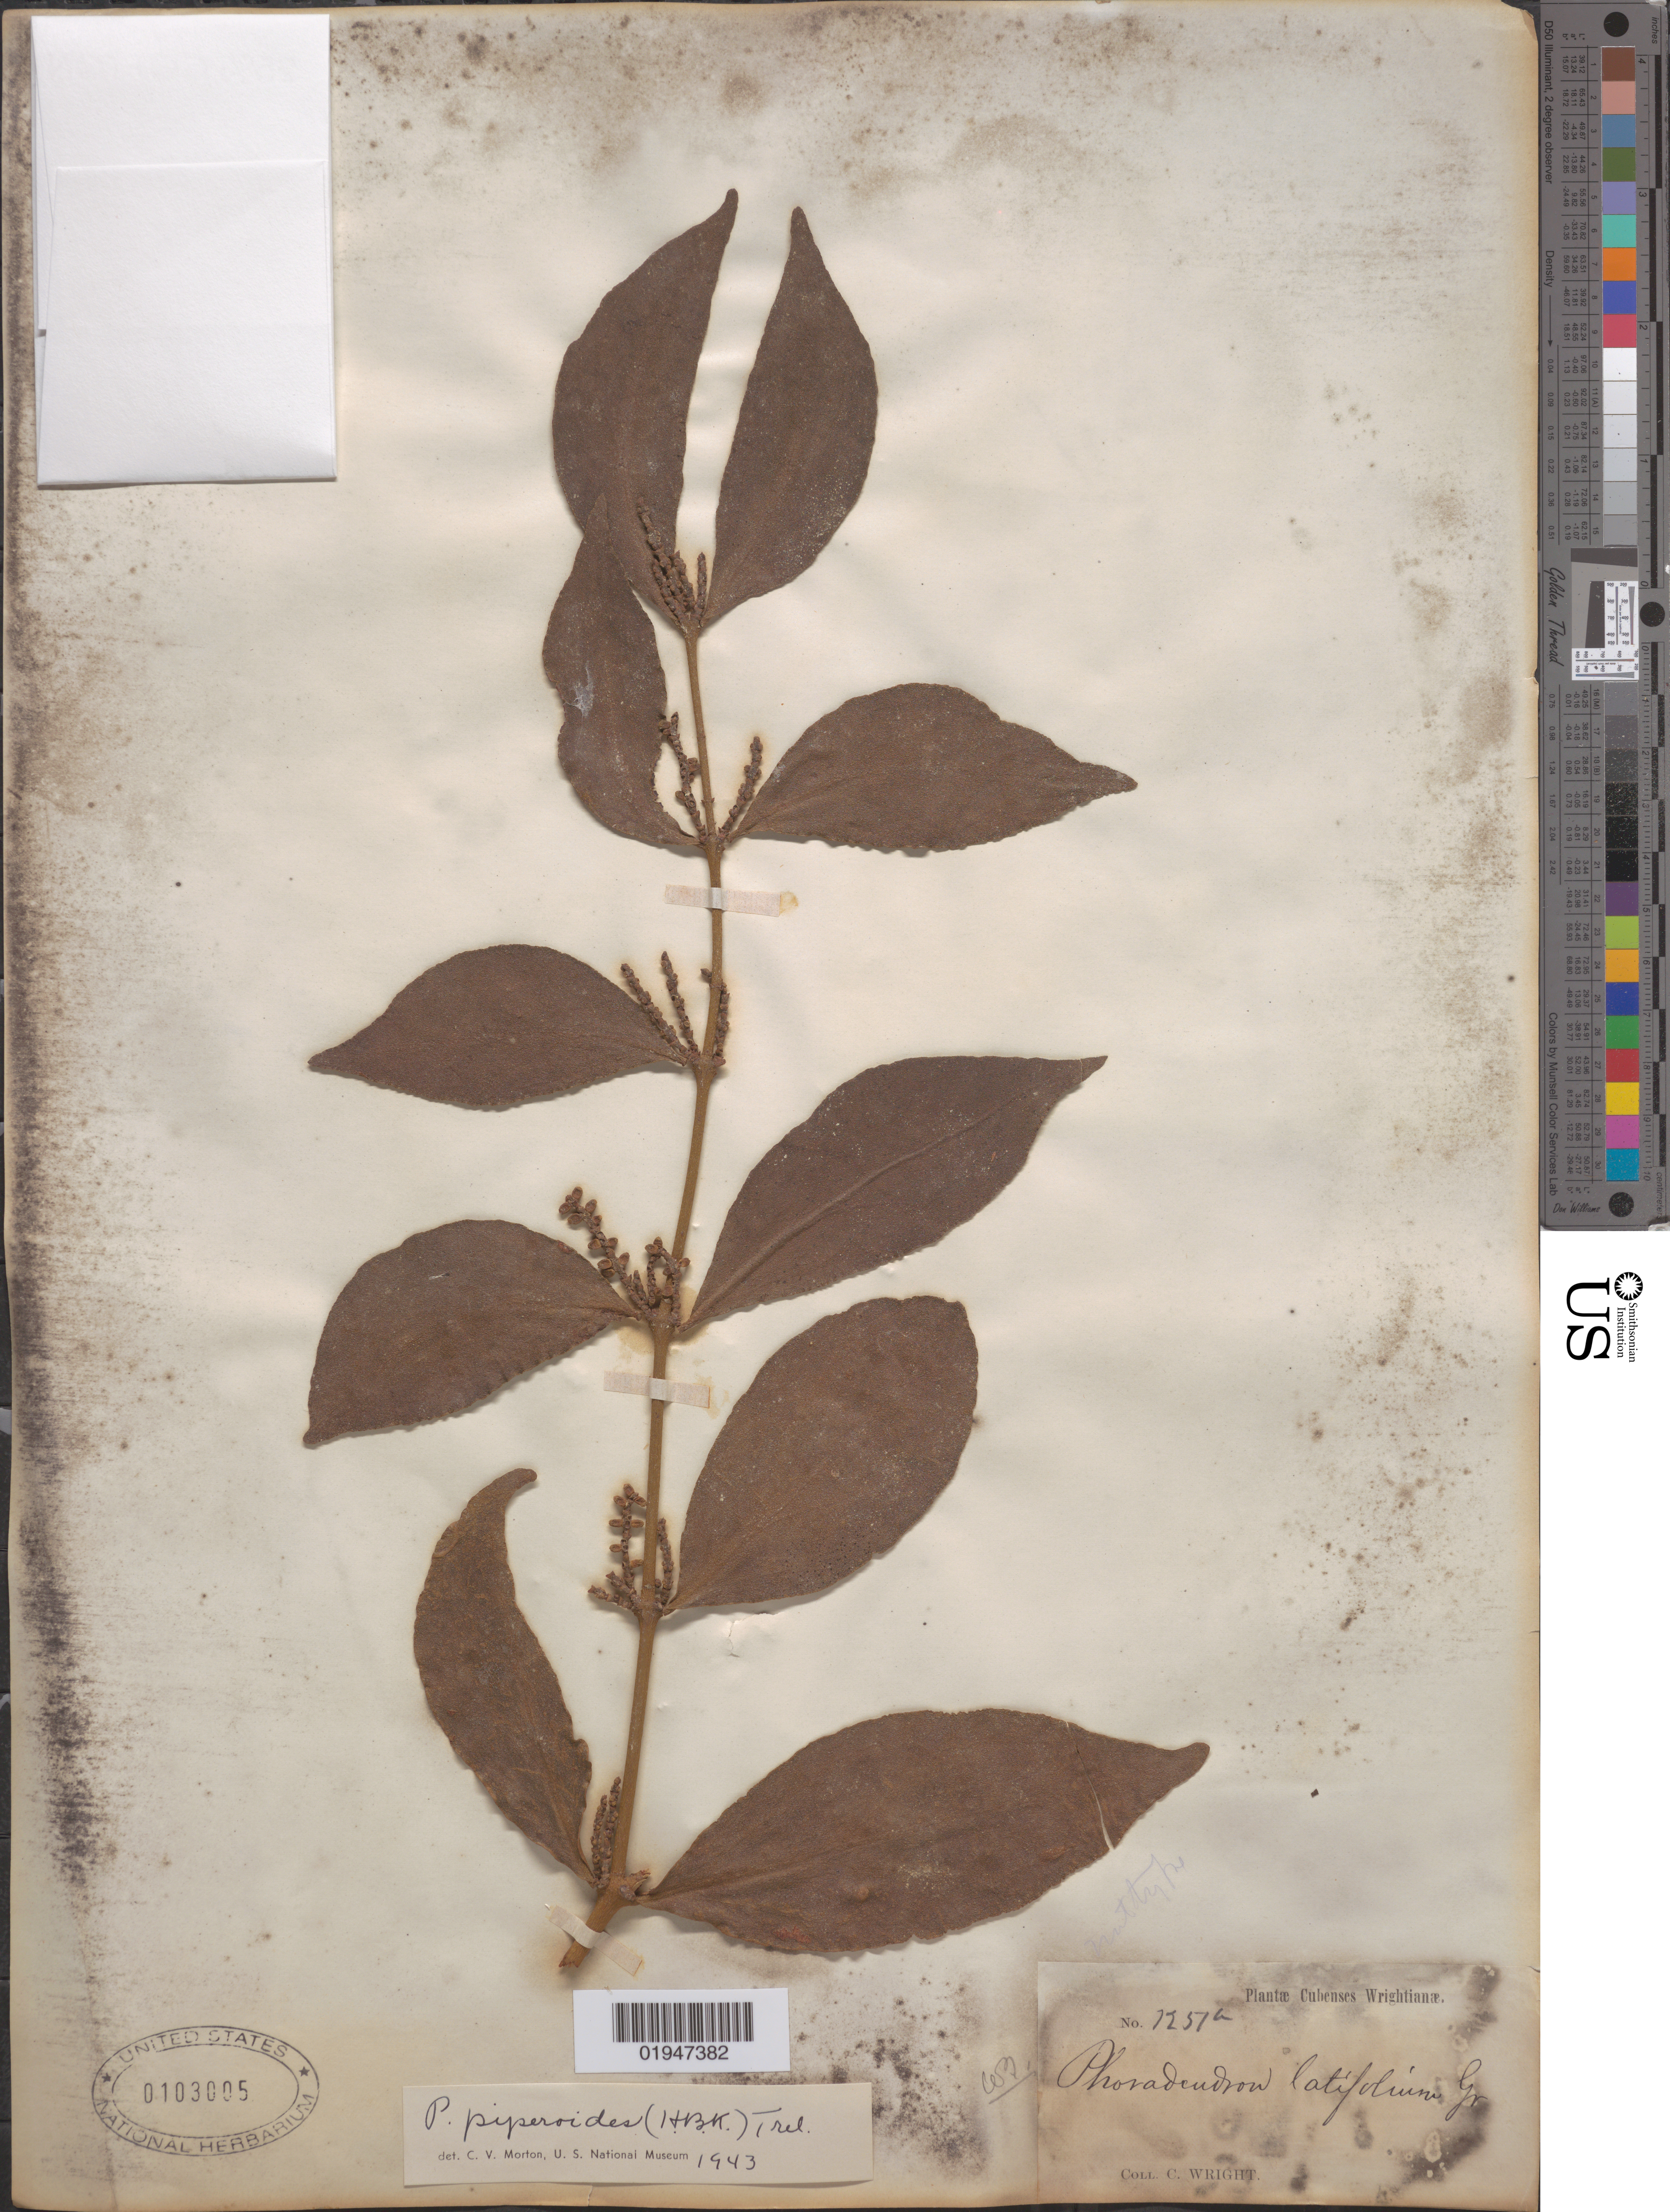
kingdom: Plantae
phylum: Tracheophyta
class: Magnoliopsida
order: Santalales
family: Viscaceae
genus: Phoradendron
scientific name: Phoradendron piperoides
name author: (Kunth) Trel.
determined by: Morton, C. V.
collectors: C. Wright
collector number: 1251 b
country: Cuba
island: Cuba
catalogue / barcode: US 103005